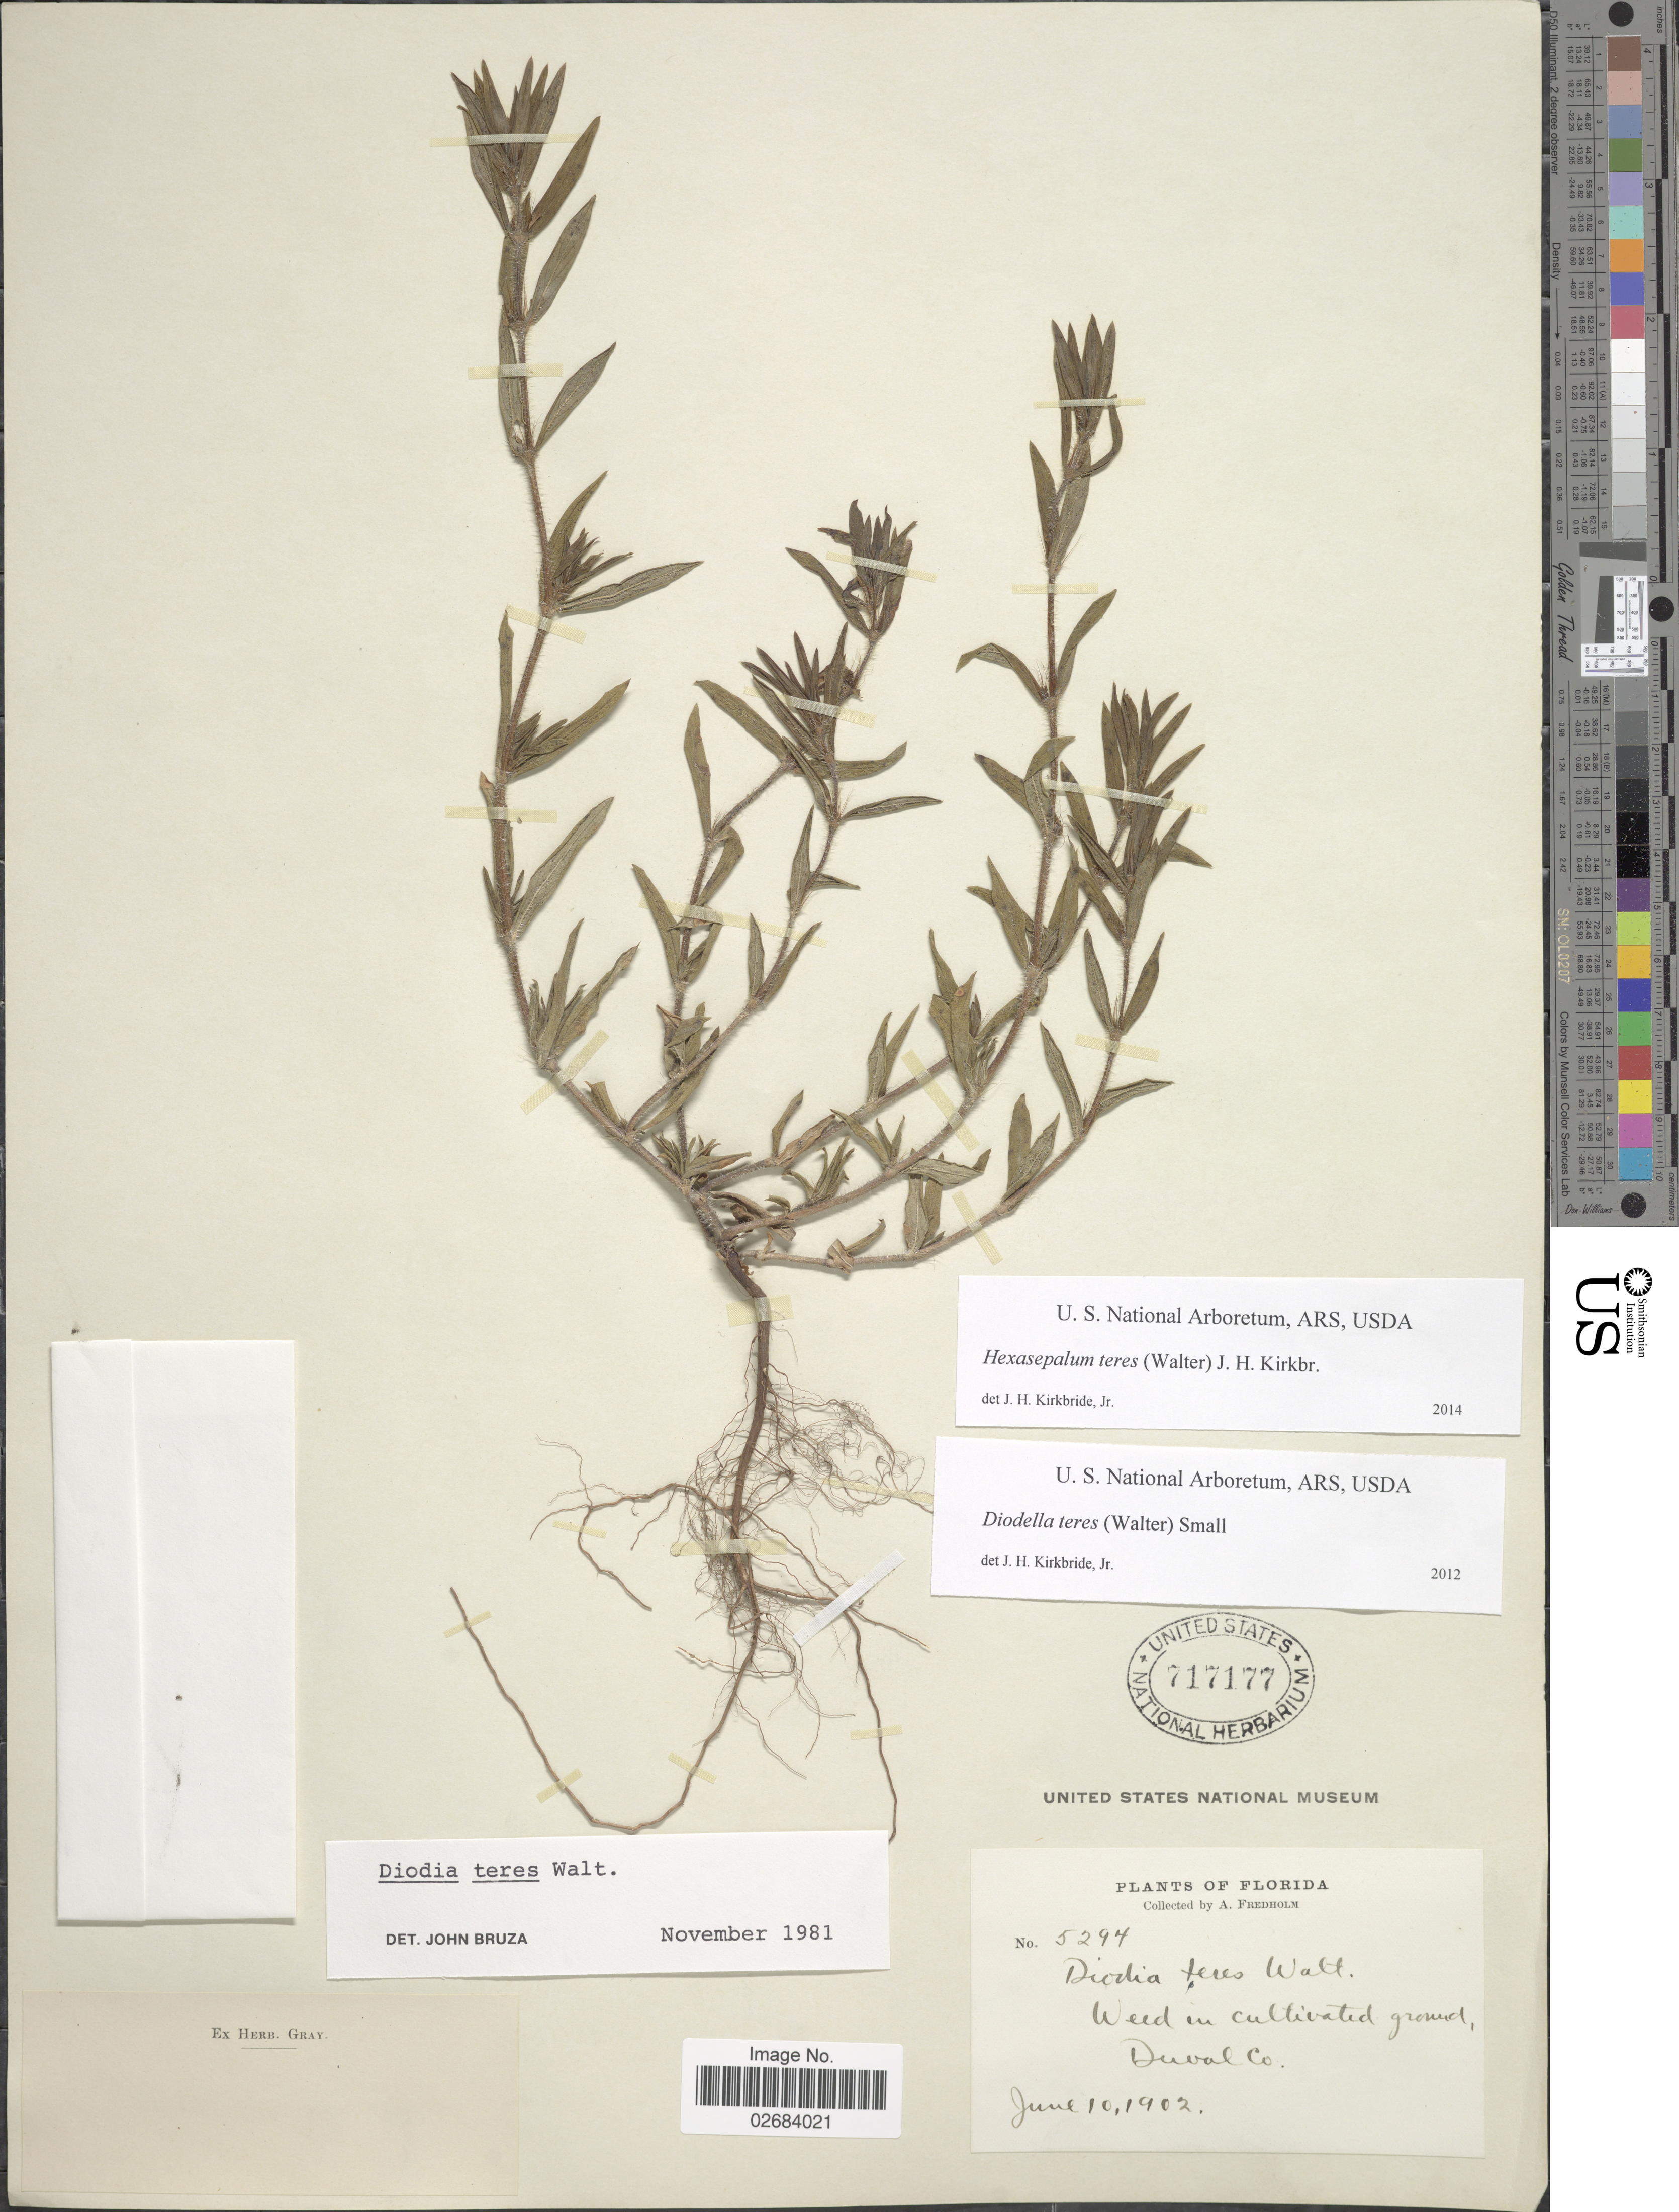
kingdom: Plantae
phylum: Tracheophyta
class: Magnoliopsida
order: Gentianales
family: Rubiaceae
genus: Diodia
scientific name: Diodia teres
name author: Walter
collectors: A. Fredholm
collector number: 5294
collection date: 1902-06-10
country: United States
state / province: Florida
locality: Weed in cultivated ground, Duval Co.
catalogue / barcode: US 717177